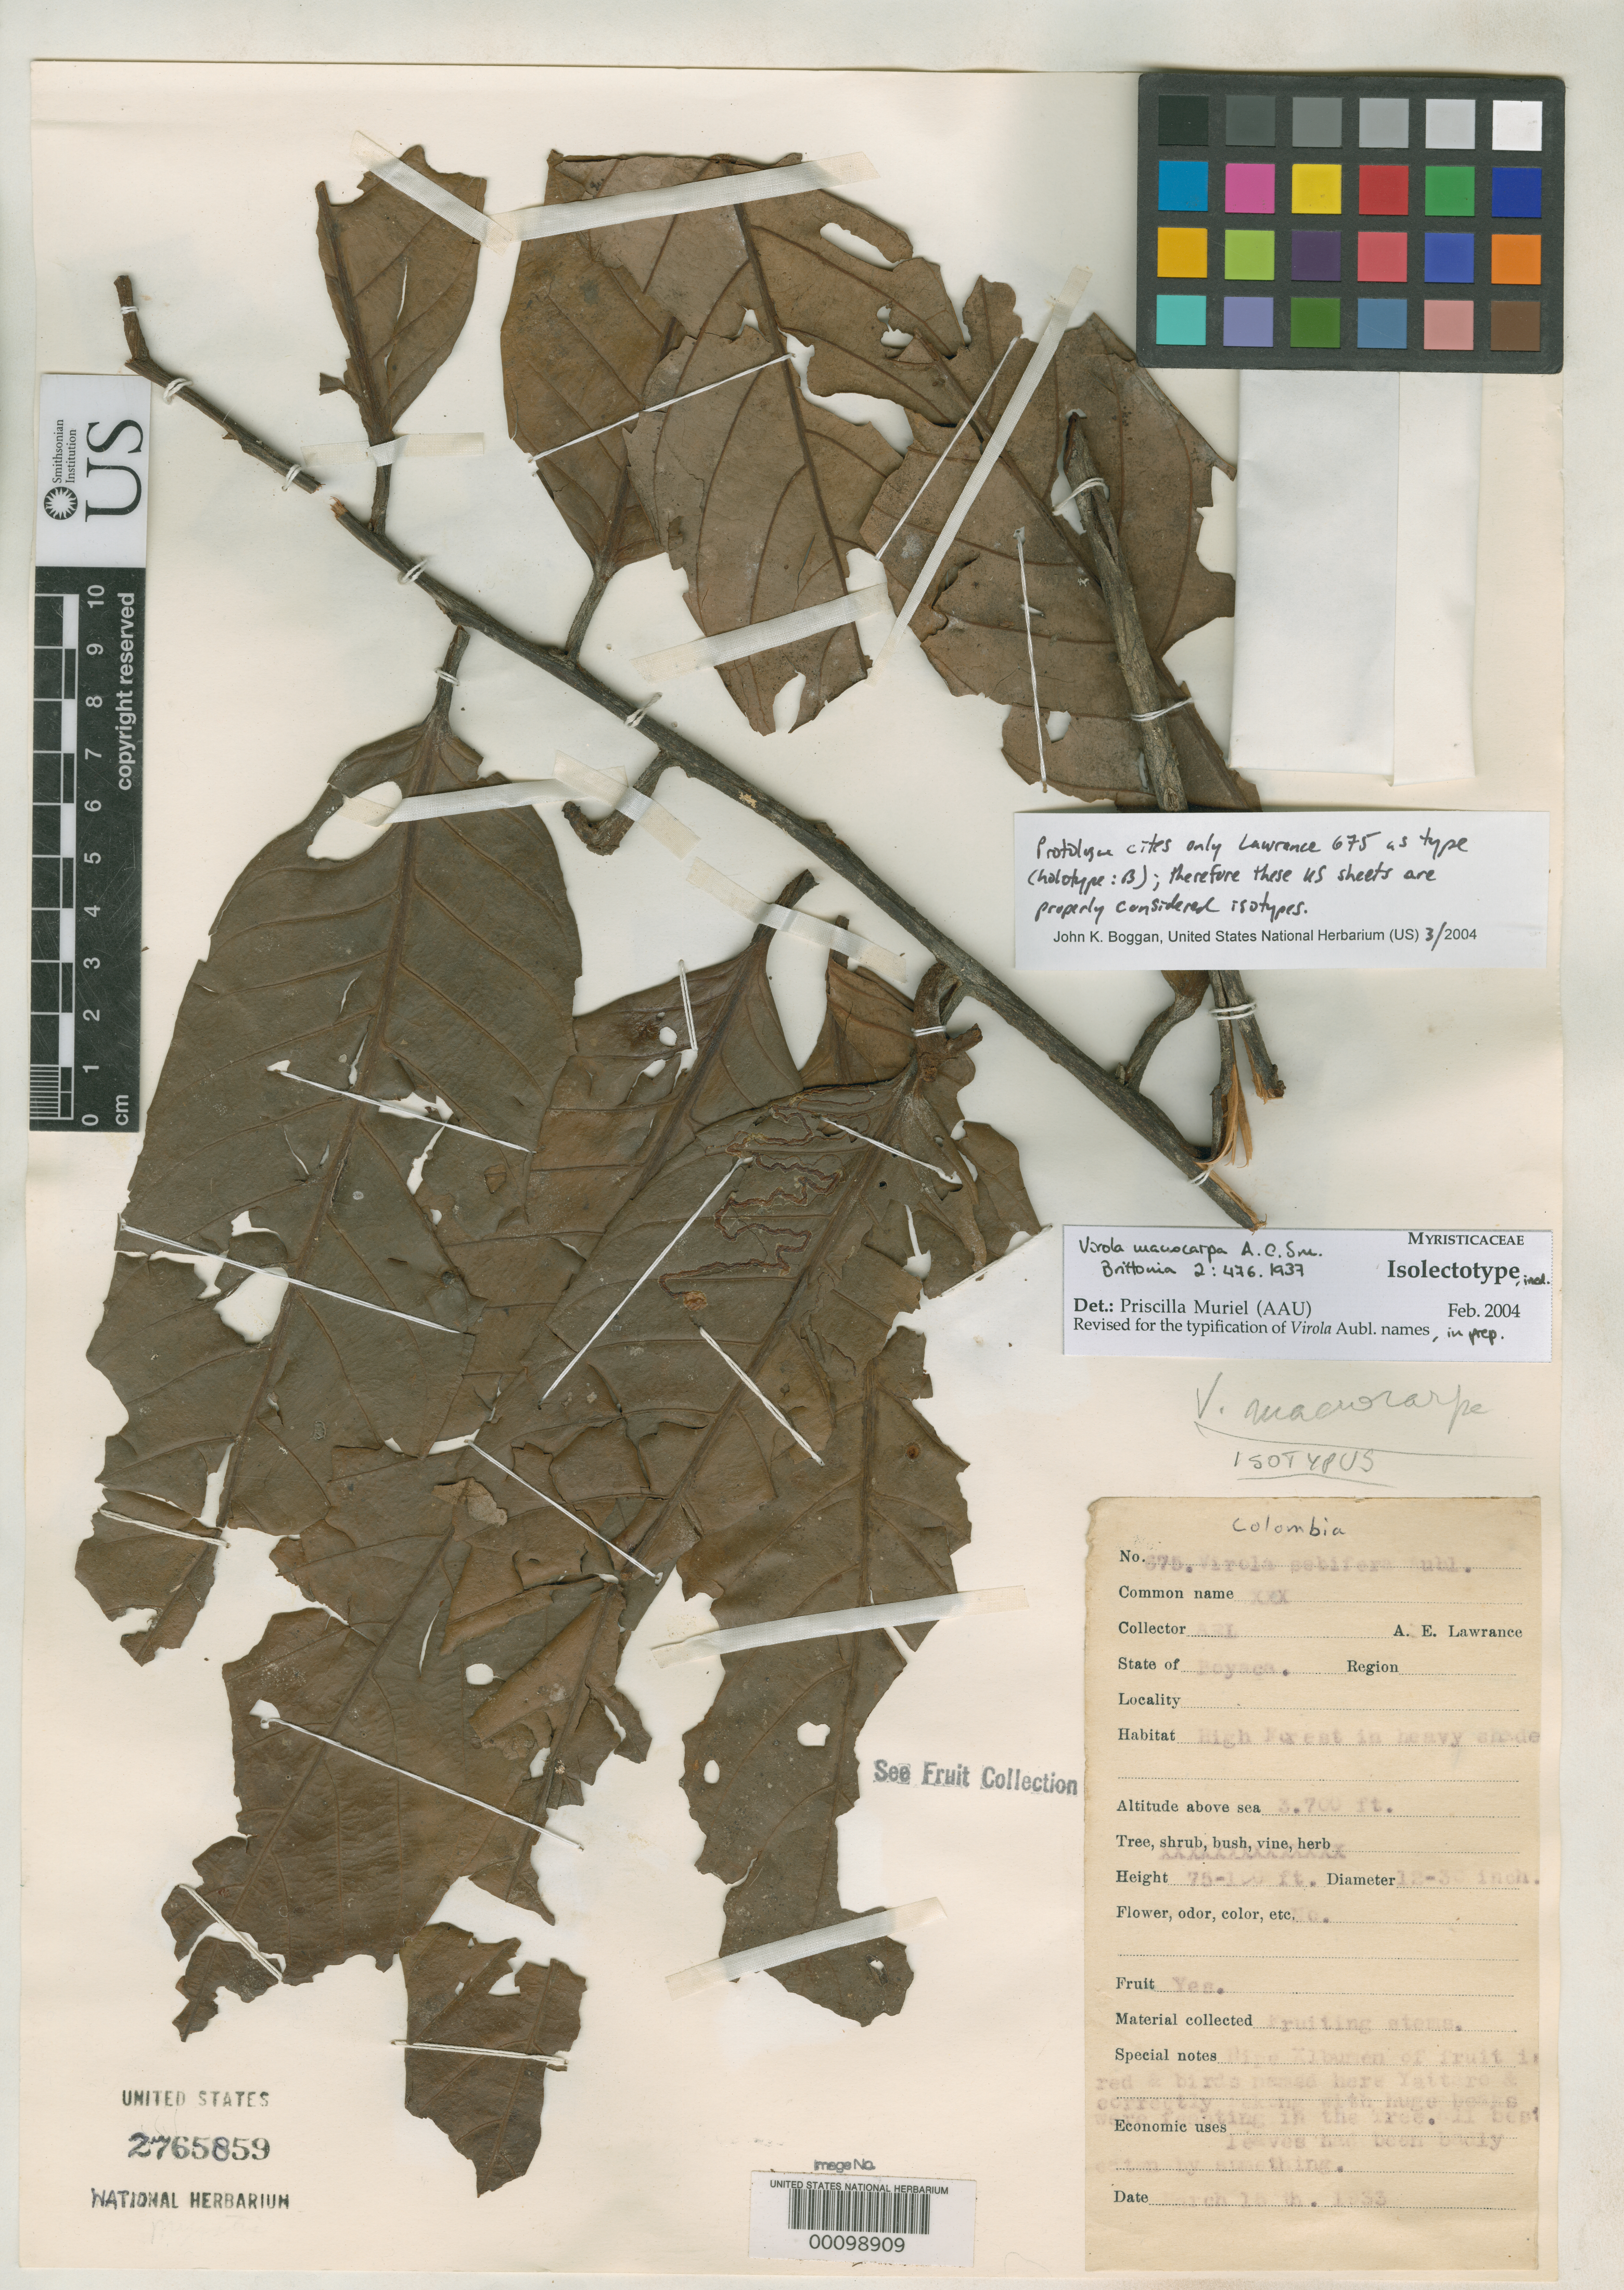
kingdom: Plantae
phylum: Tracheophyta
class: Magnoliopsida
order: Magnoliales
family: Myristicaceae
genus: Virola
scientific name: Virola macrocarpa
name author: A.C. Sm.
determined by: Muriel M., P., AAU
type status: Isotype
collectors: A. Lawrance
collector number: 675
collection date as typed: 15 Mar 1933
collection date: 1933-03-15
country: Colombia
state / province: Boyacá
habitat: High forest in heavy shade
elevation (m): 1128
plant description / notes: Annotated as "isolectotype, ined." by Muriel (2004). Protologue cites only Lawrance 675 as type (holotype: B), therefore US sheets are properly considered isotypes.; Additional material in fruit collection.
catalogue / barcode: US 2765859